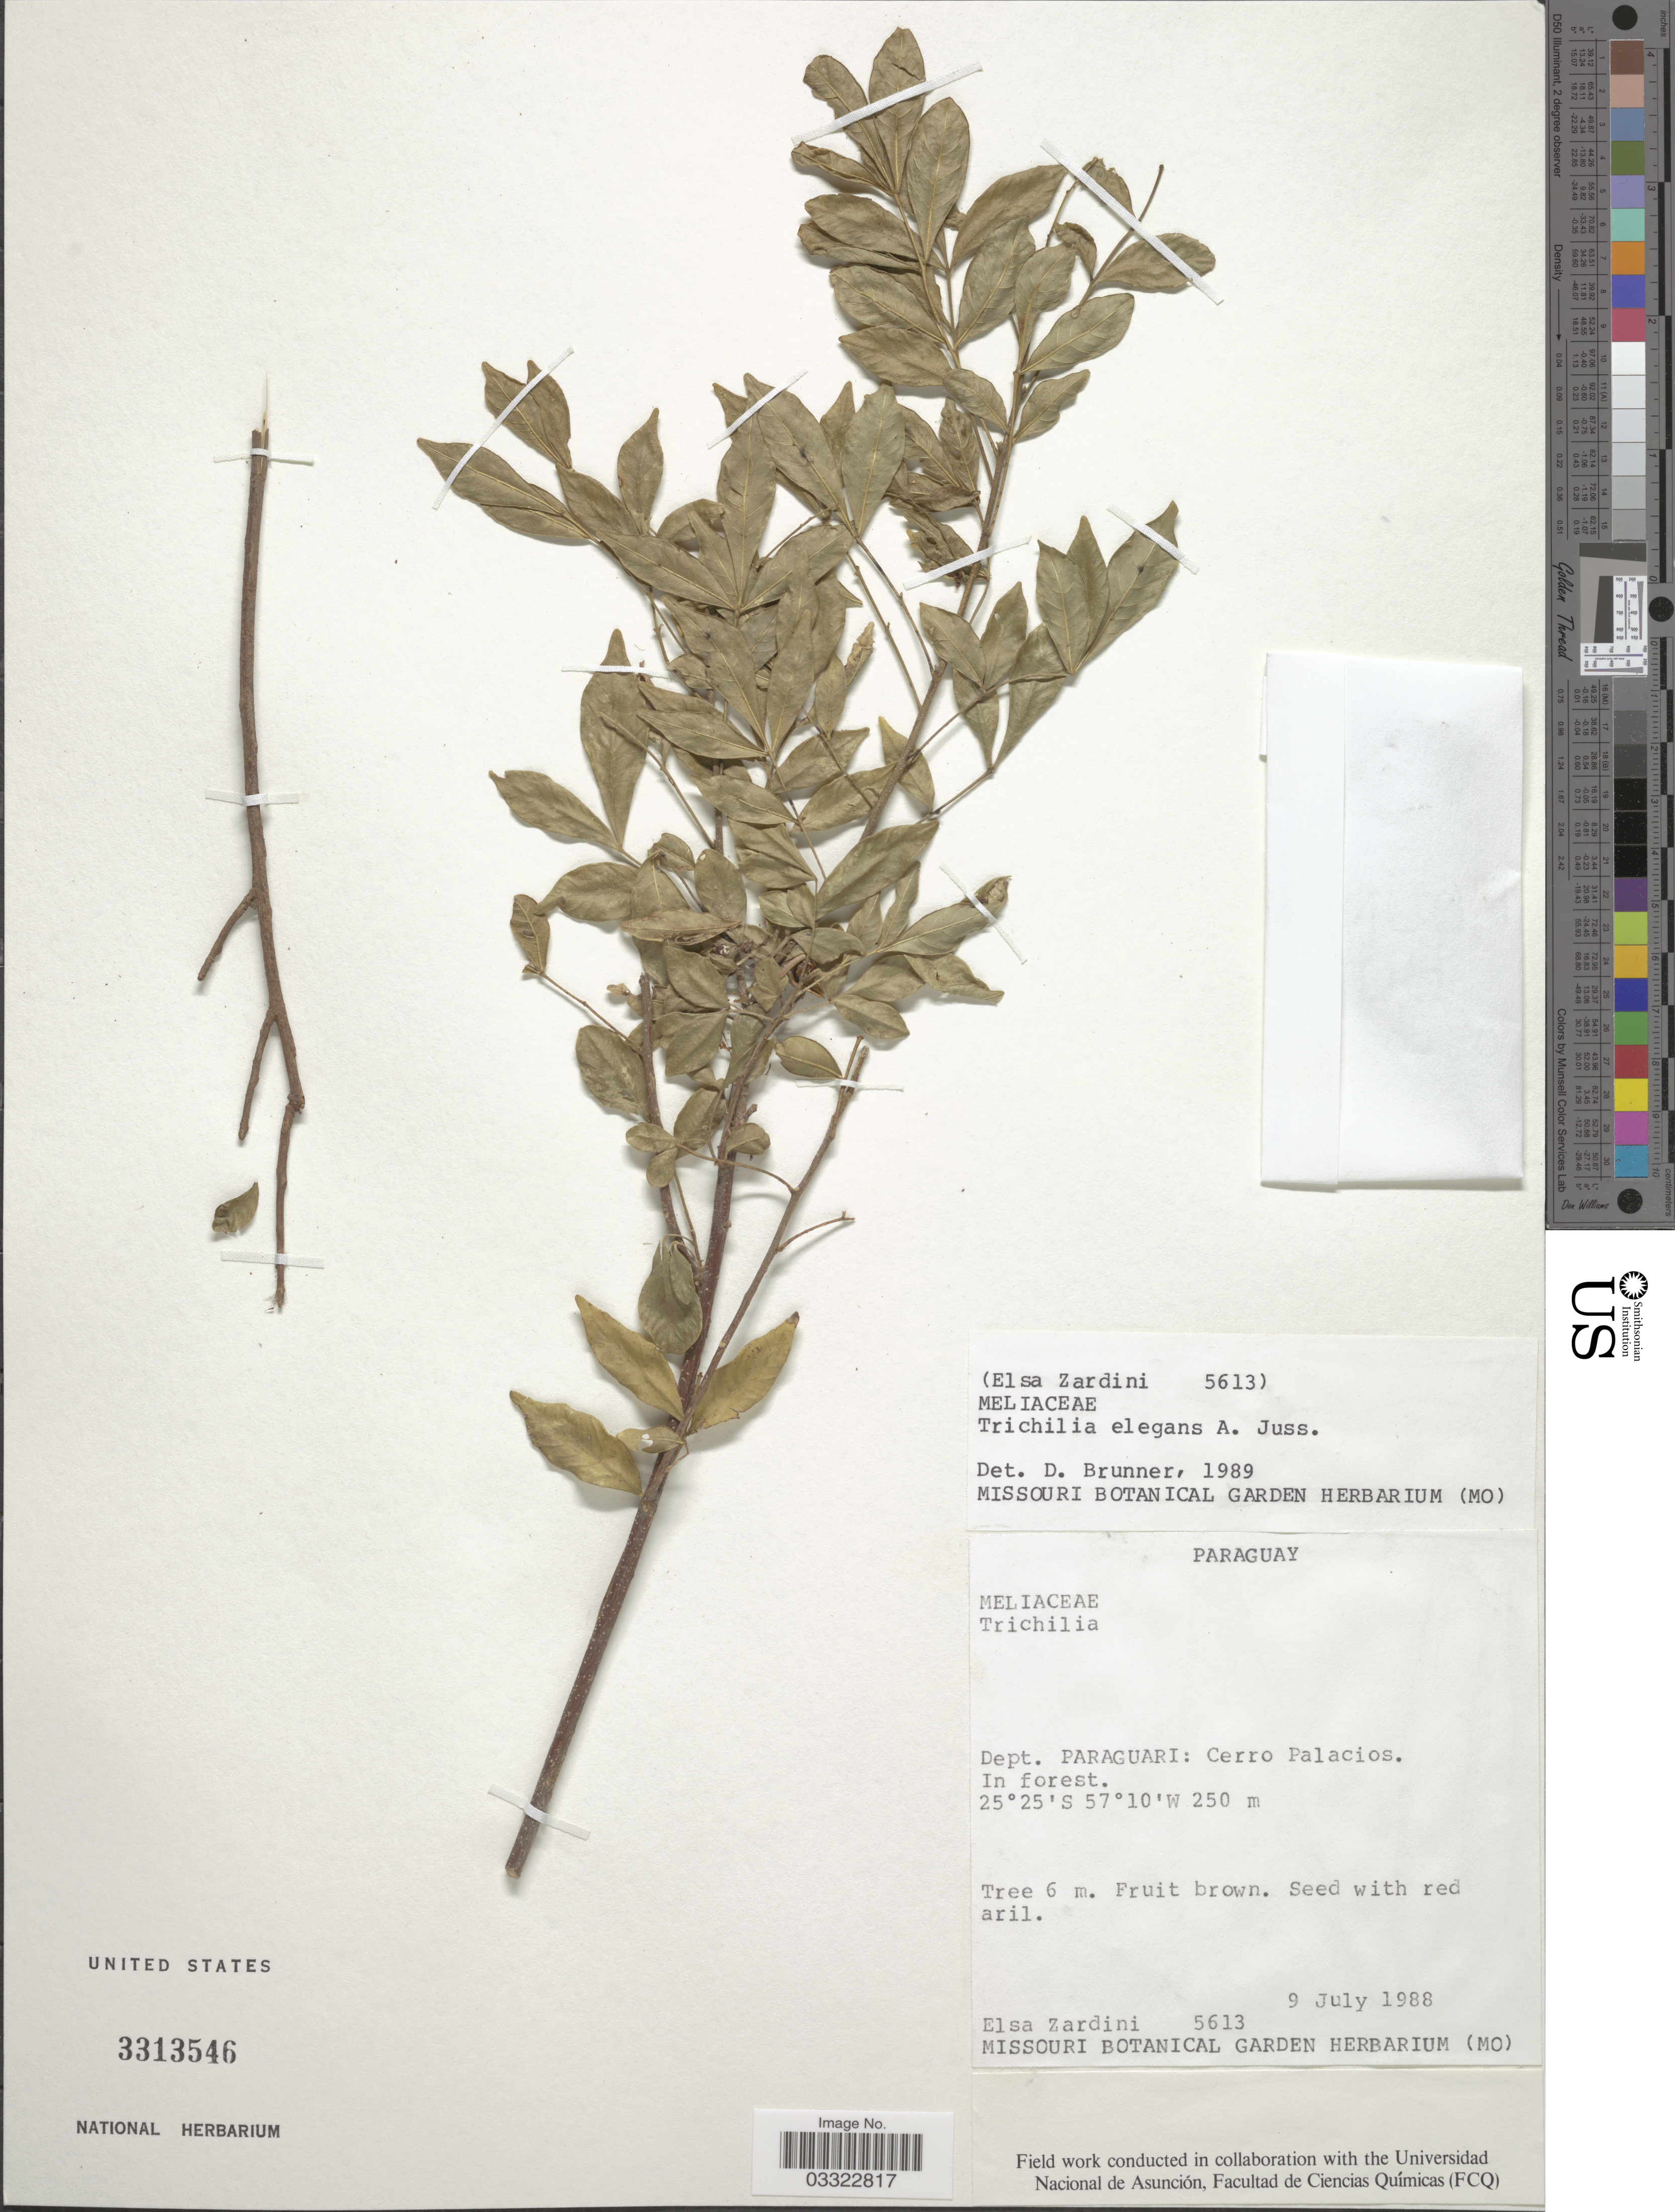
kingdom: Plantae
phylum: Tracheophyta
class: Magnoliopsida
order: Sapindales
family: Meliaceae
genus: Trichilia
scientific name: Trichilia elegans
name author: A. Juss.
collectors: E. M. Zardini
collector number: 5613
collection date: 1988-07-09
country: Paraguay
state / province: Paraguari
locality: Dept. Paraguari: Cerro Palacios.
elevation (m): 250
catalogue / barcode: US 3313546